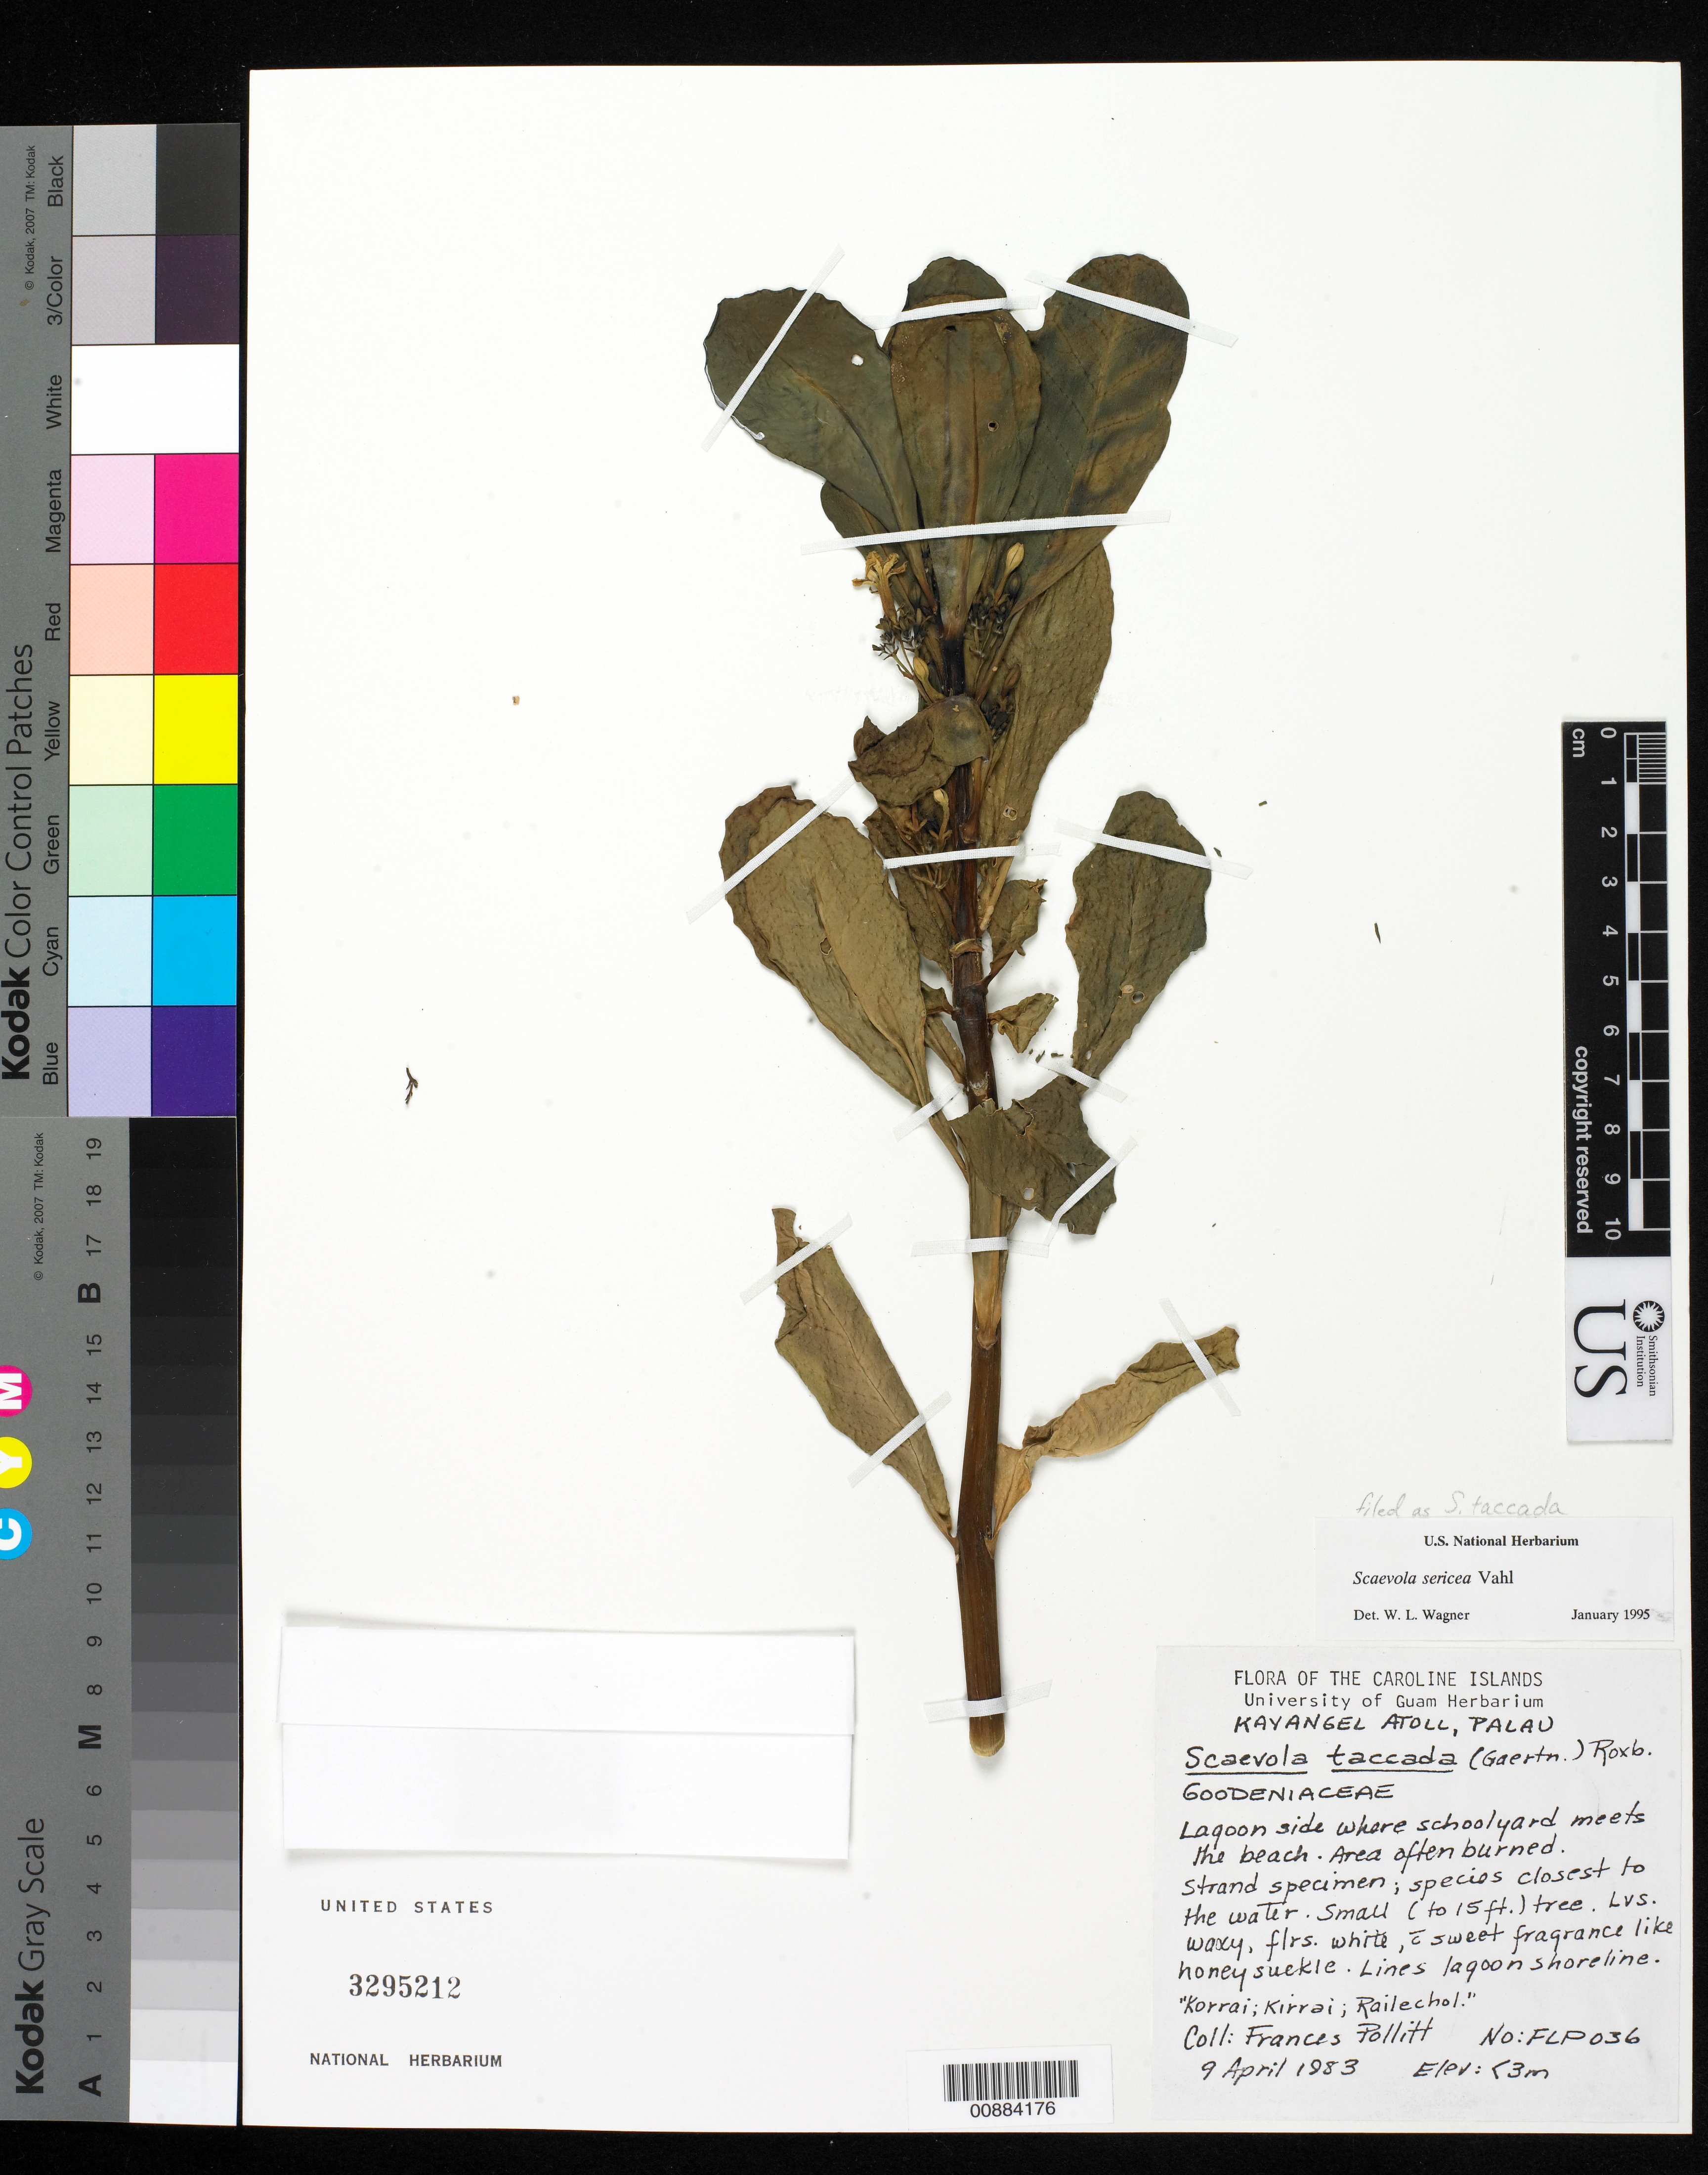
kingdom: Plantae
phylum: Tracheophyta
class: Magnoliopsida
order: Asterales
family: Goodeniaceae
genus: Scaevola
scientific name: Scaevola taccada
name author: (Gaertn.) Roxb.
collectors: F. Pollitt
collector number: FLP 036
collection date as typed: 09 Apr 1983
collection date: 1983-04-09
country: Palau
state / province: Kayangel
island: Ngcheangel [Kayangel] Atoll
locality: Palau, Kavangel Atoll, lagoon side where schoolyard meets beach..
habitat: lines lagoon shoreline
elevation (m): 3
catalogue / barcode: US 3295212